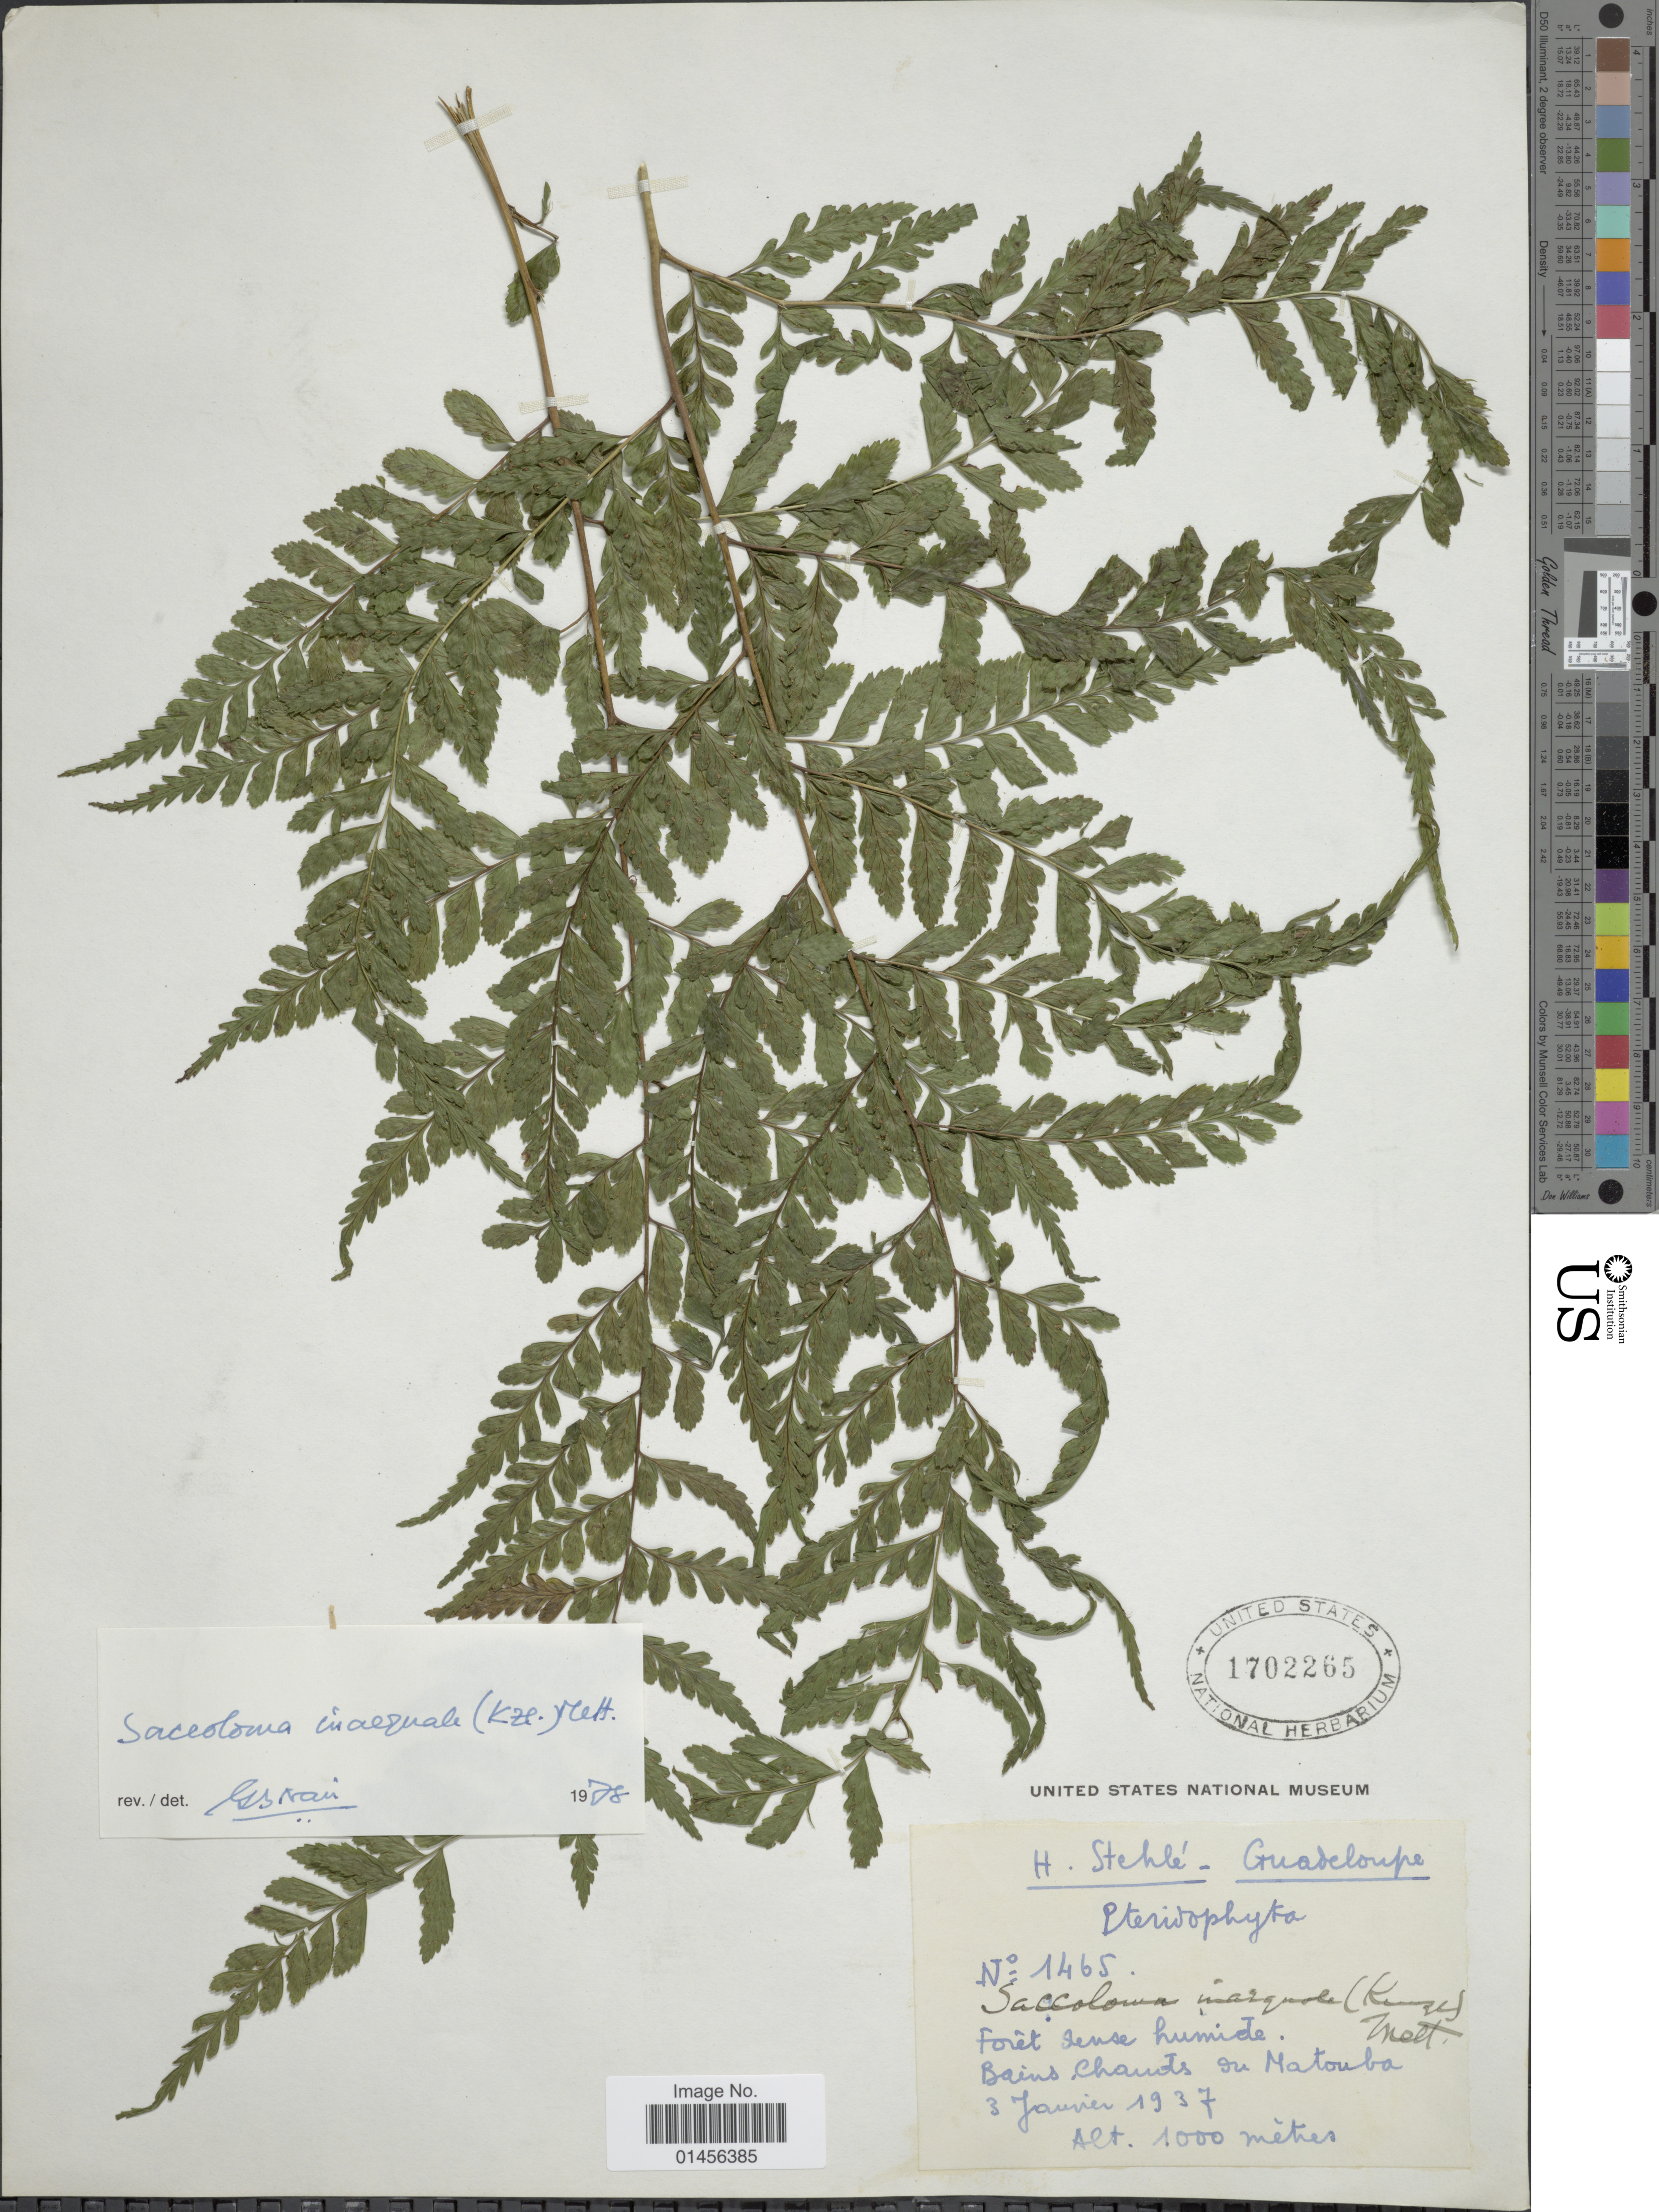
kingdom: Plantae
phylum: Tracheophyta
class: Polypodiopsida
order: Polypodiales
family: Saccolomataceae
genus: Saccoloma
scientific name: Saccoloma inaequale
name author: (Kunze) Mett.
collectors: H. Stehlé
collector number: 1465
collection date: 1937-01-03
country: Guadeloupe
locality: Forêt dense humide, Bains Chauds du Matouba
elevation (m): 1000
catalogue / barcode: US 1702265